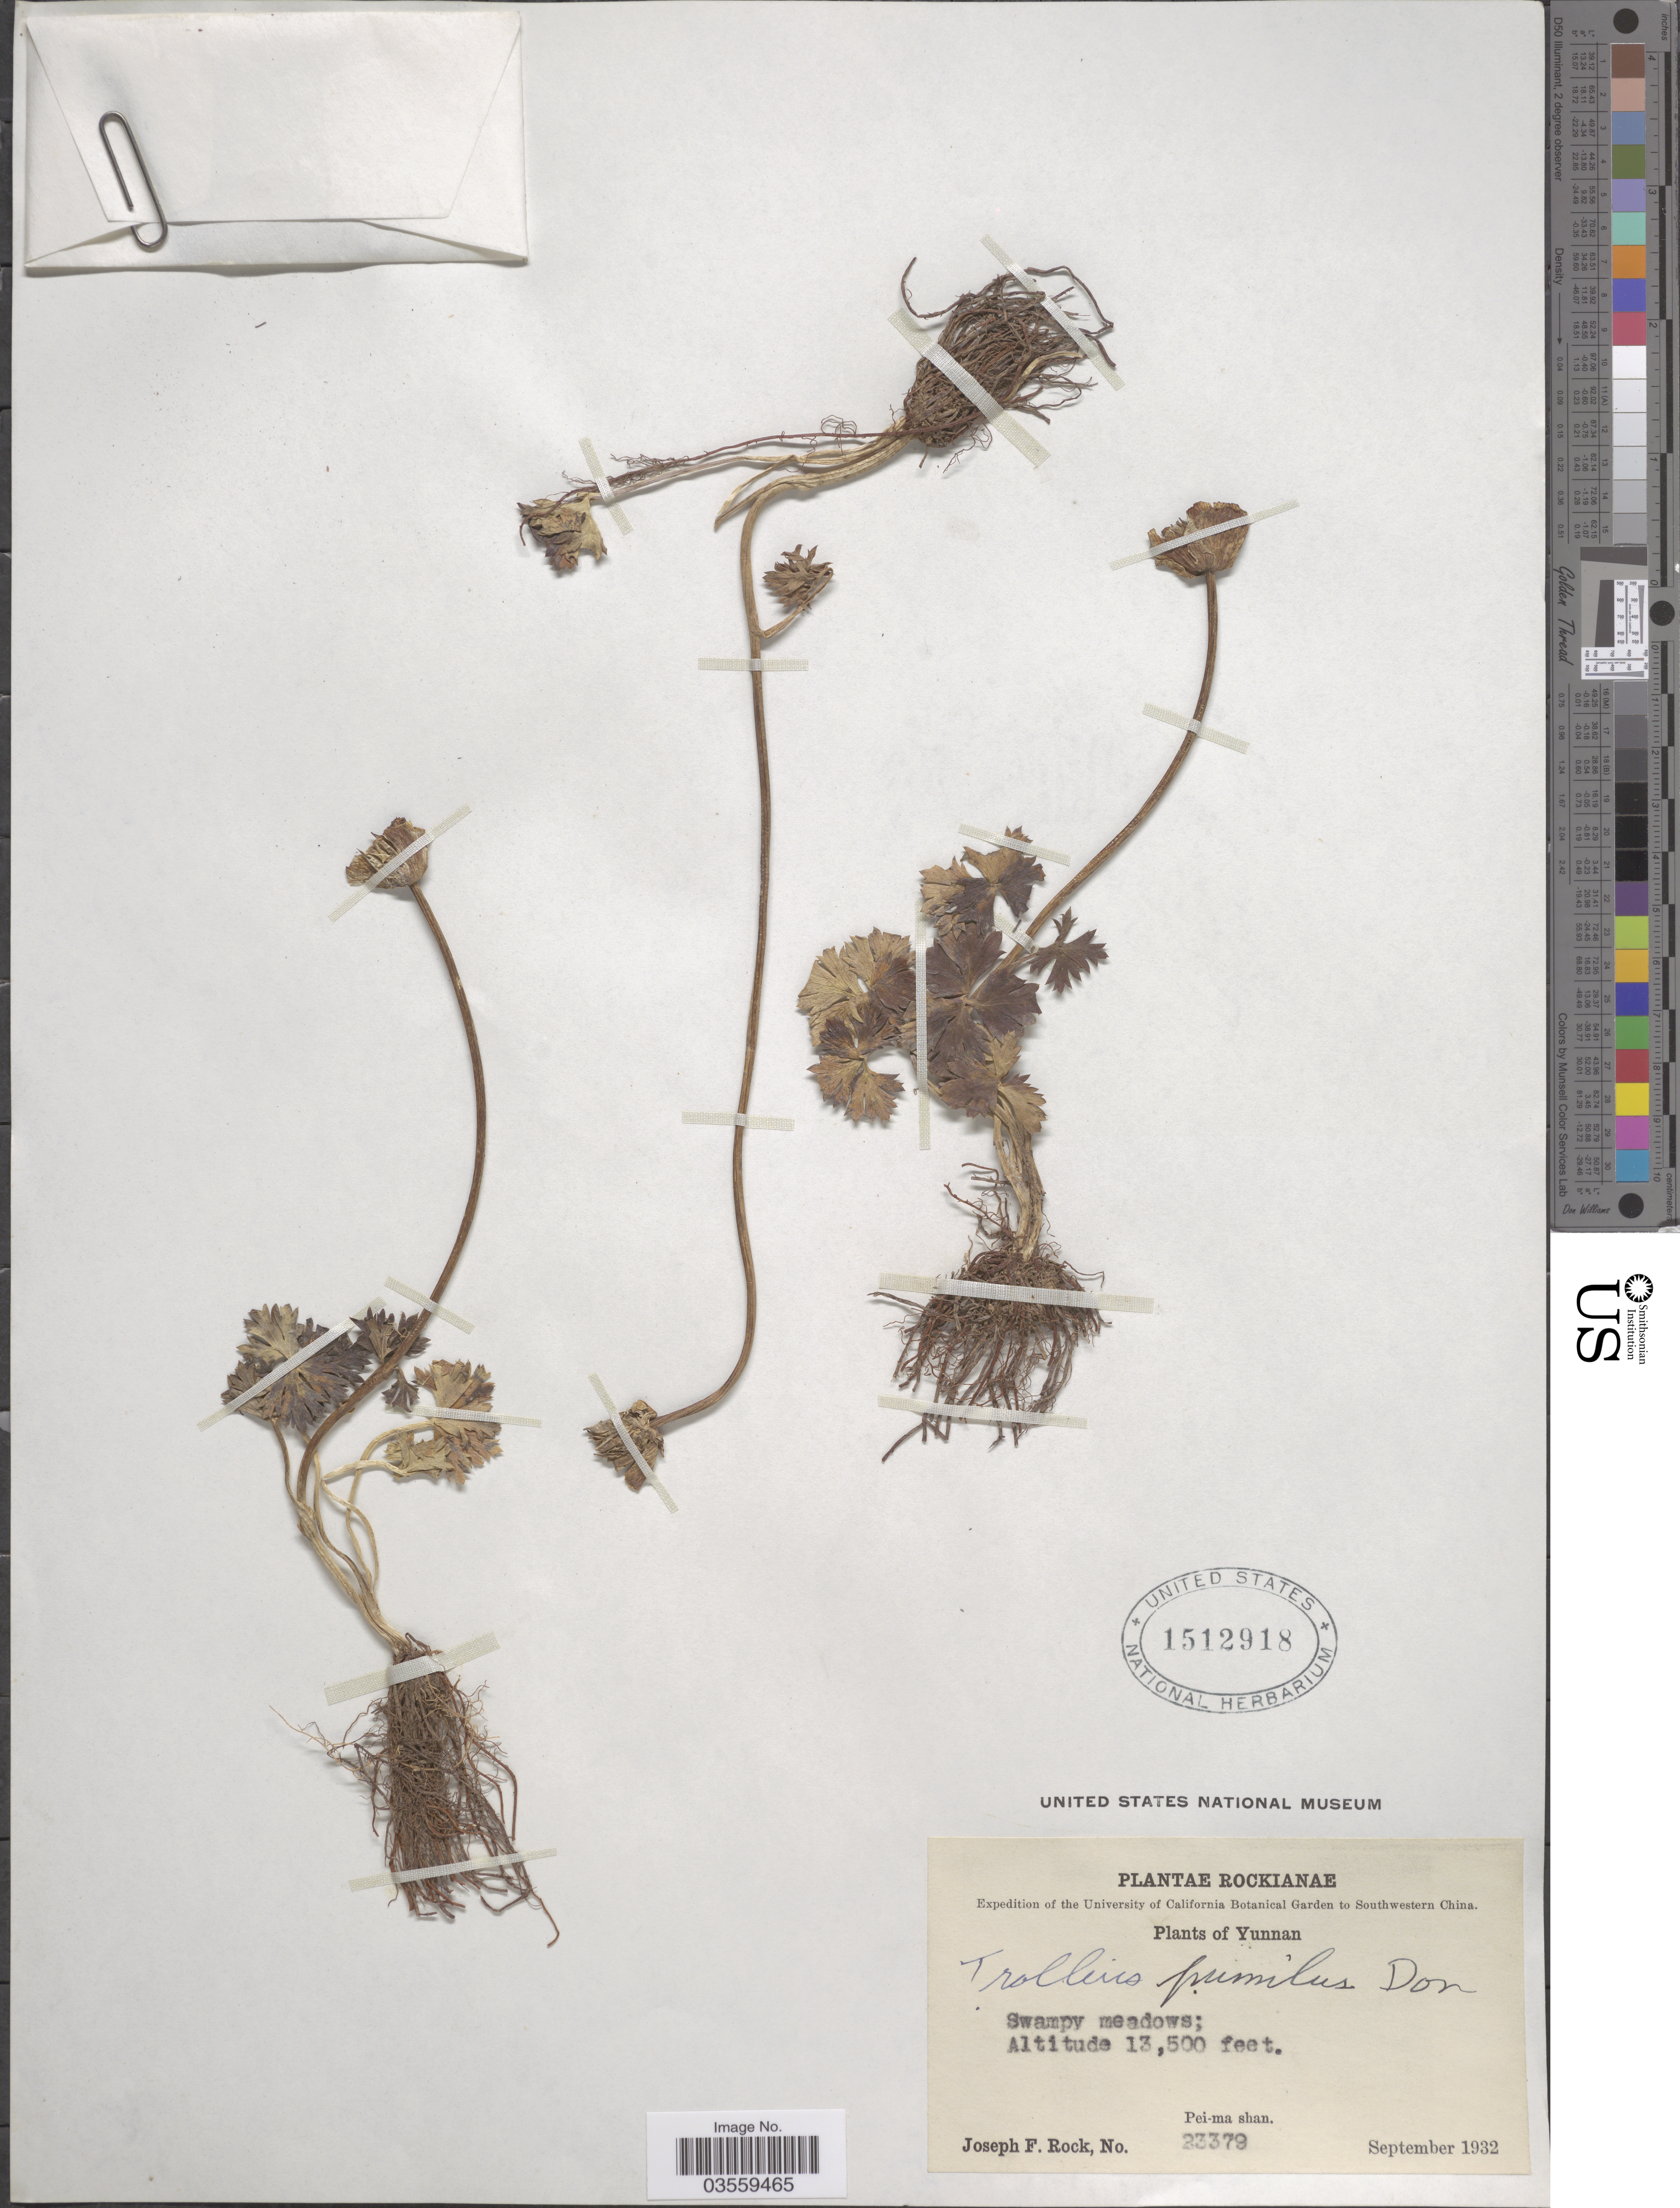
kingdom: Plantae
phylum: Tracheophyta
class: Magnoliopsida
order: Ranunculales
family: Ranunculaceae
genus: Trollius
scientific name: Trollius pumilus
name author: D. Don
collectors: J. F. Rock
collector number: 23379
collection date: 1932-09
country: China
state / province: Yunnan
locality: Southwestern China. Pei-ma shan.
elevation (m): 4115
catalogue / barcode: US 1512918